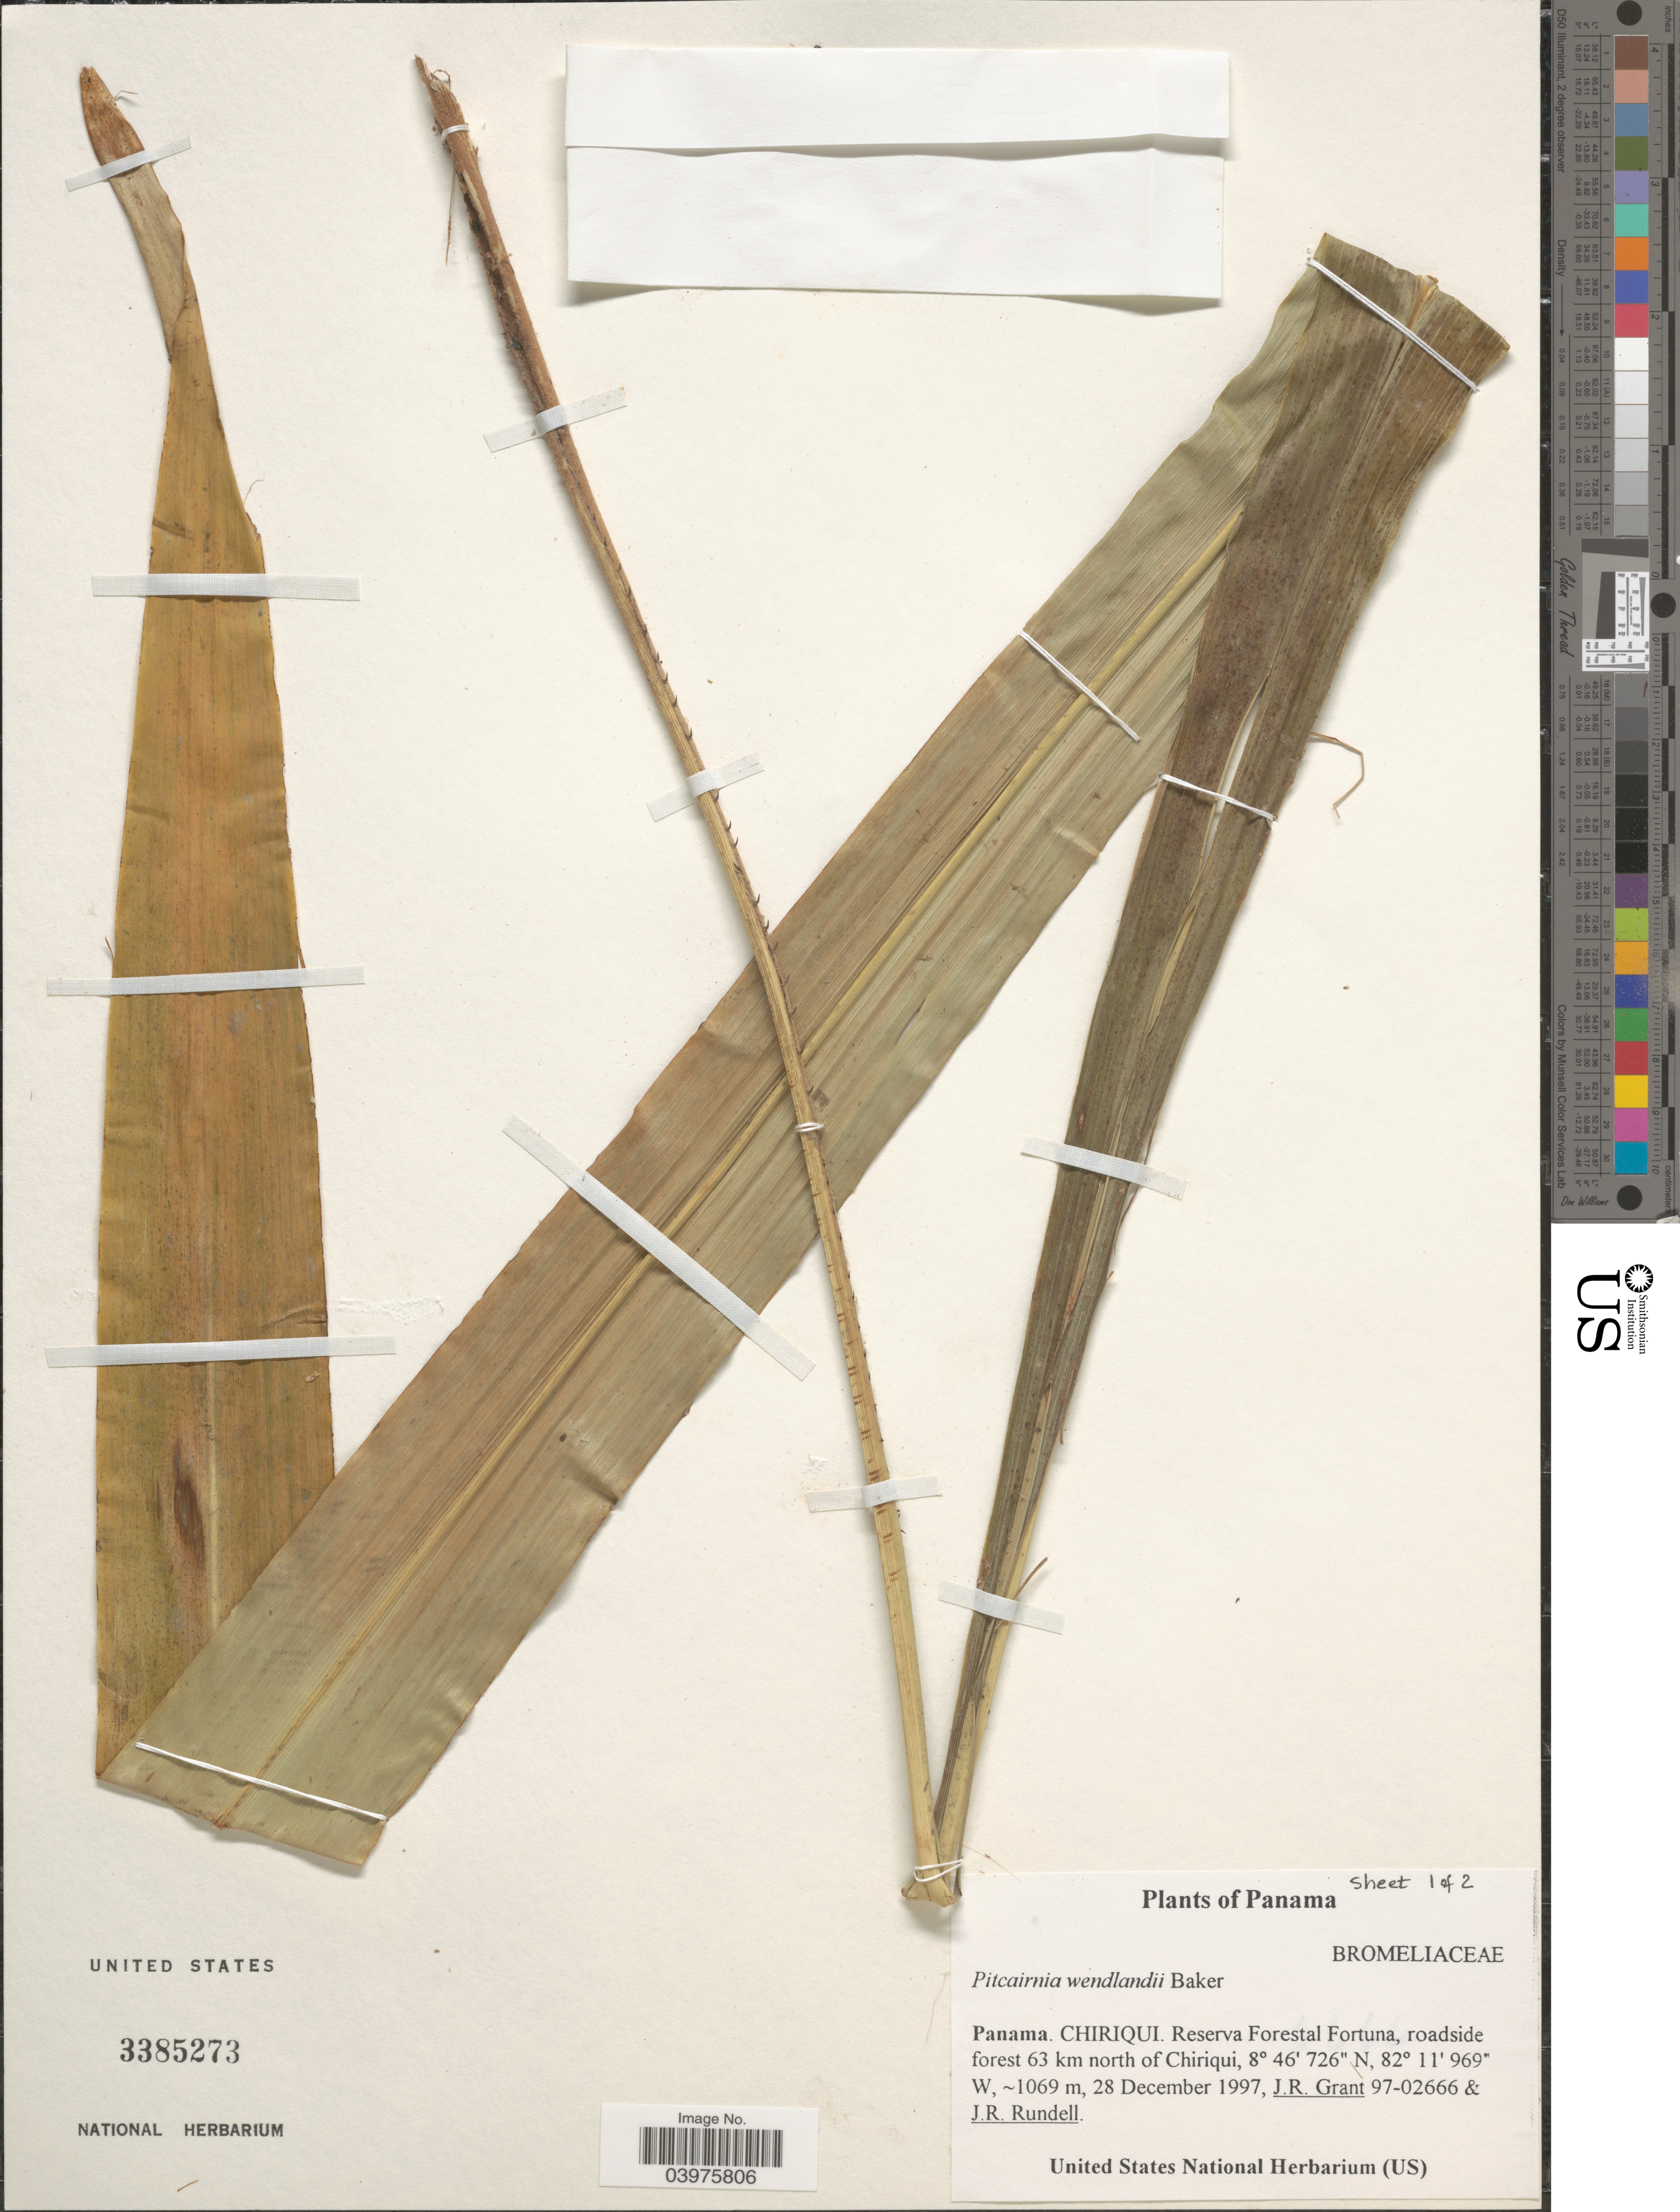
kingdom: Plantae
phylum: Tracheophyta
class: Liliopsida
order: Poales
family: Bromeliaceae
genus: Pitcairnia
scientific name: Pitcairnia wendlandii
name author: Baker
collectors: J. Grant & J. R. Rundell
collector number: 97-02666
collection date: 1997-12-28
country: Panama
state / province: Chiriqui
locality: Reserva Forestal Fortuna, roadside forest 63 km north of Chiriqui.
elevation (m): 1069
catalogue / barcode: US 3385273